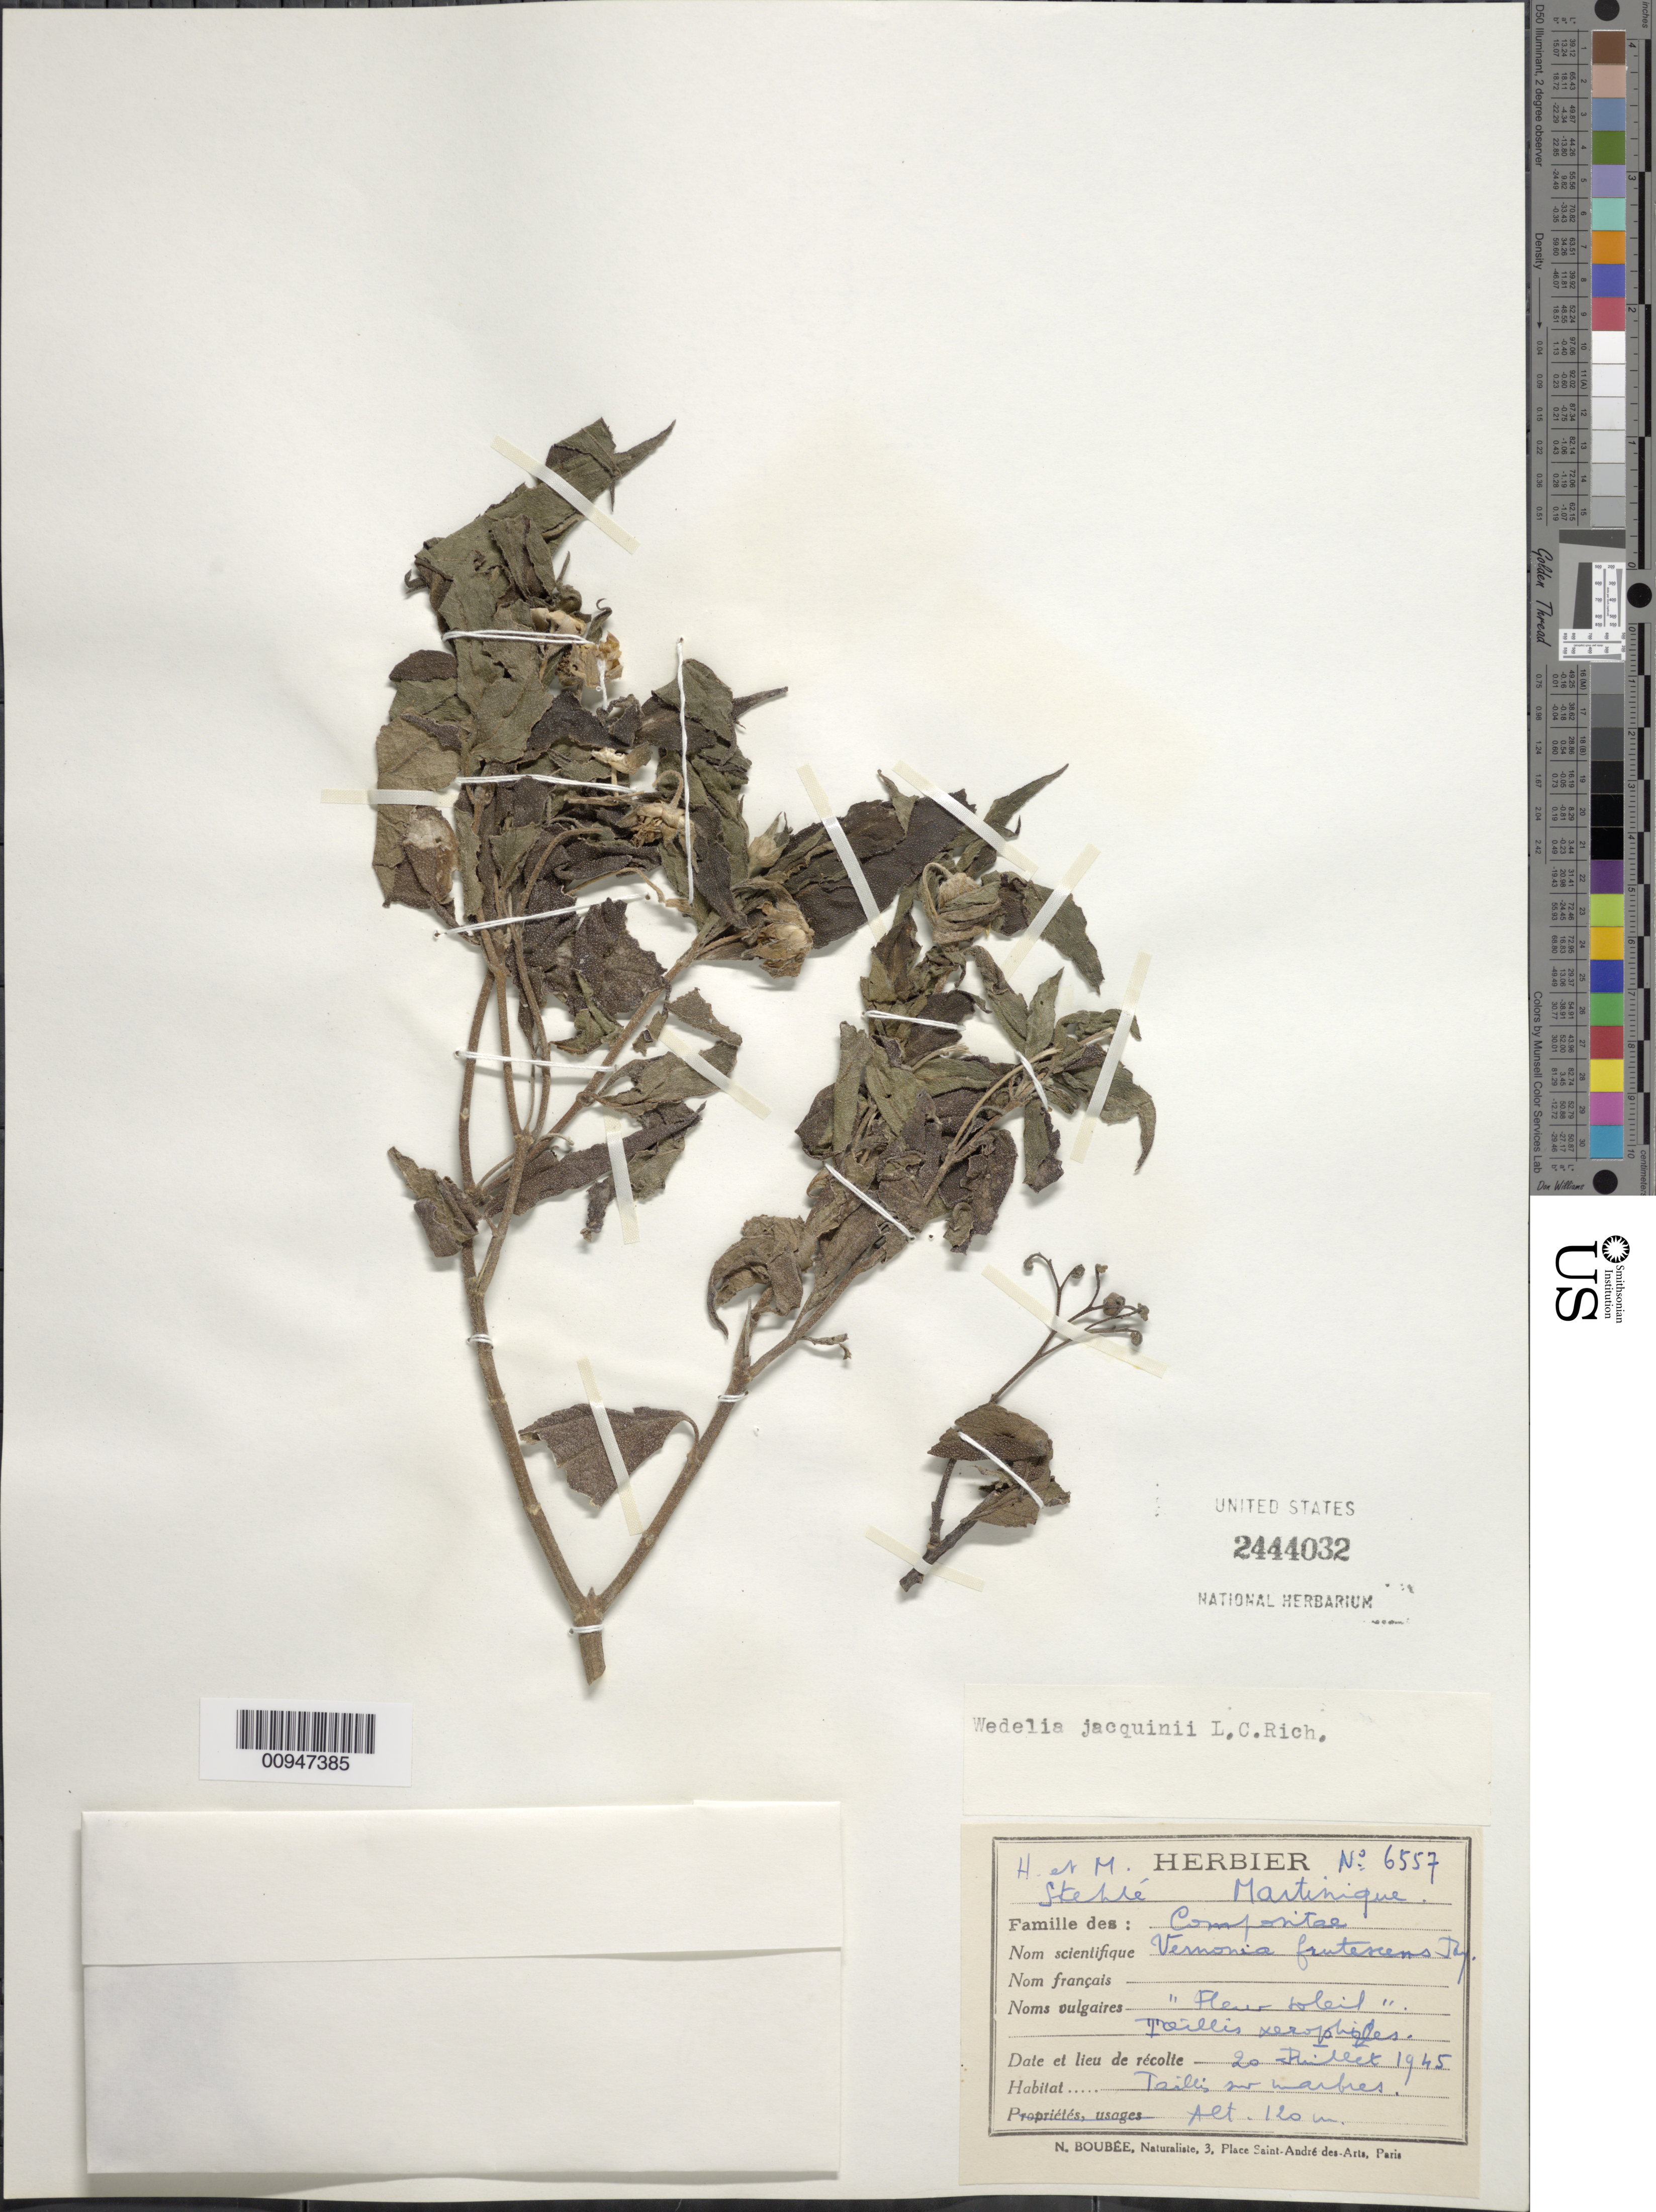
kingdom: Plantae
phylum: Tracheophyta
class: Magnoliopsida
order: Asterales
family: Asteraceae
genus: Wedelia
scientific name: Wedelia calycina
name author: Rich.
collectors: H. Stehlé & M. Stehlé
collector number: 6557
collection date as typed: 20 Jul 1945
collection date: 1945-07-20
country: Martinique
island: Martinique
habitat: Tallis xerophiles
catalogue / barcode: US 2444032